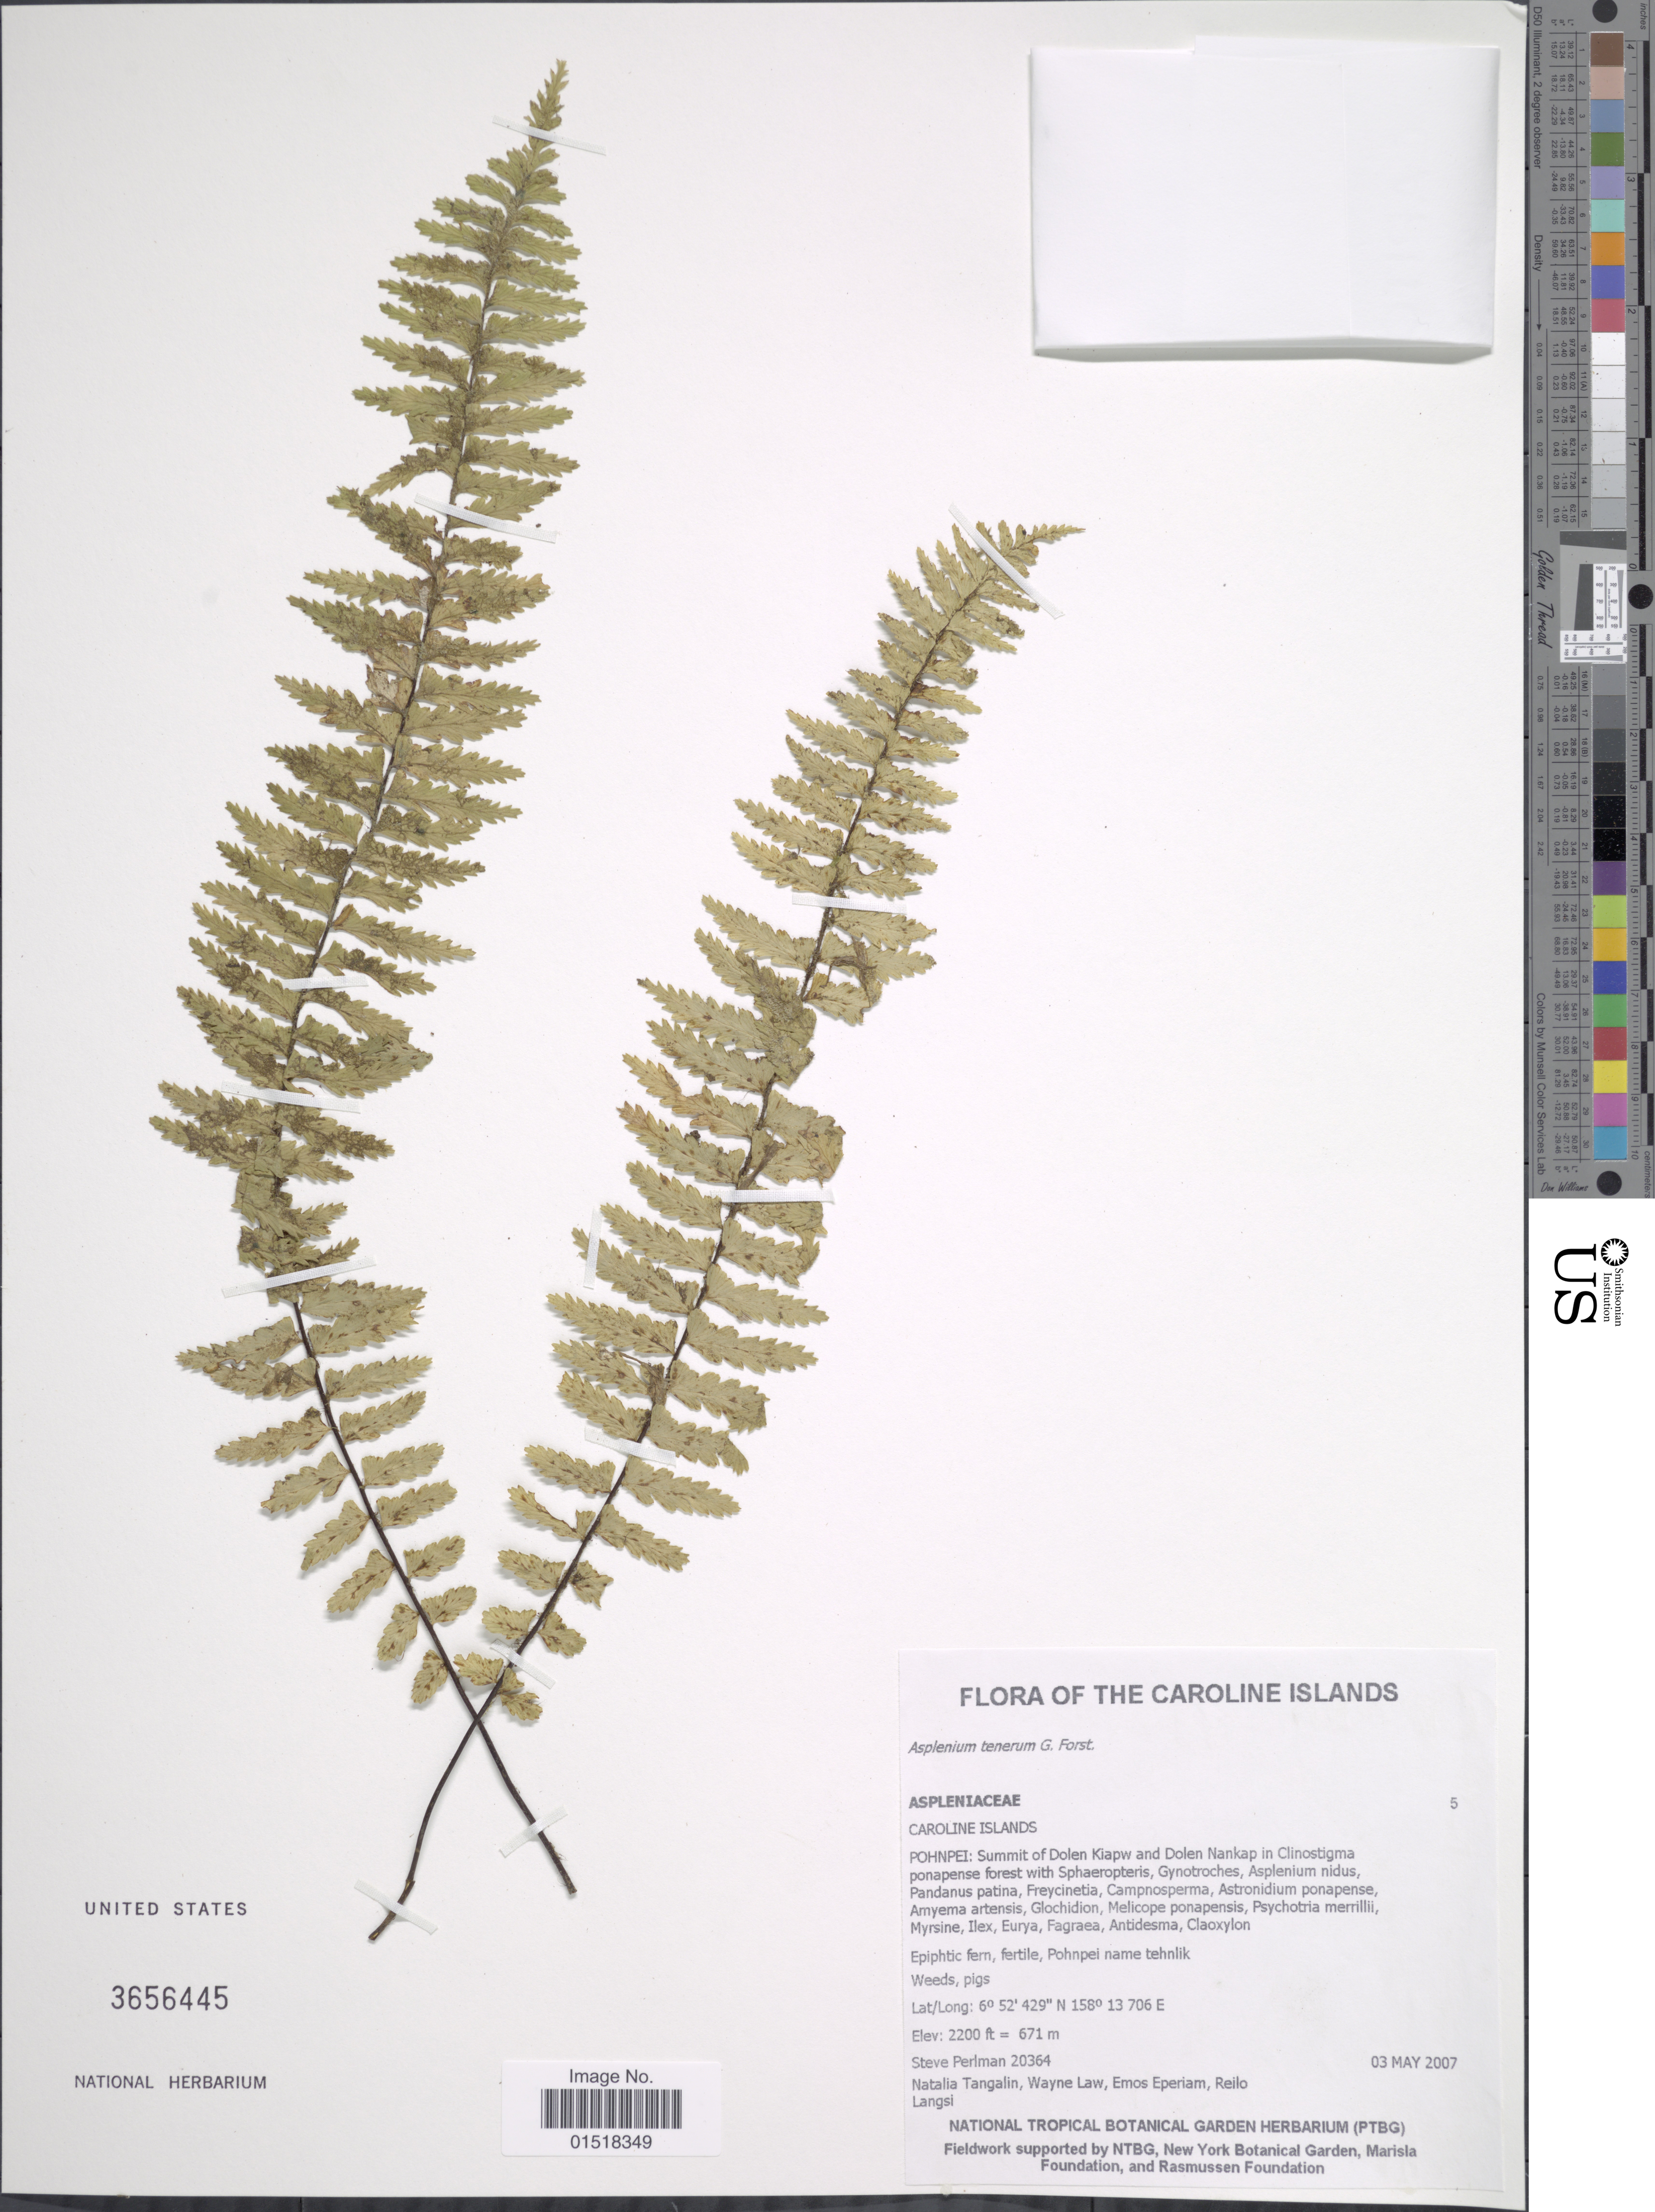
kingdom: Plantae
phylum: Tracheophyta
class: Polypodiopsida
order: Polypodiales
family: Aspleniaceae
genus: Asplenium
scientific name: Asplenium tenerum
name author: G. Forst.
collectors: S. Perlman, N. Tangalin, W. Law, E. Eperiam & R. Langsi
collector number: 20364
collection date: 2007-05-03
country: Micronesia, Federated States of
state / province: Pohnpei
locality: Caroline Islands. Pohnpei: Summit of Dolen Kiapw and DOlen Nankap in Clinostigma ponapense forest.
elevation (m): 671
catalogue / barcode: US 3656445